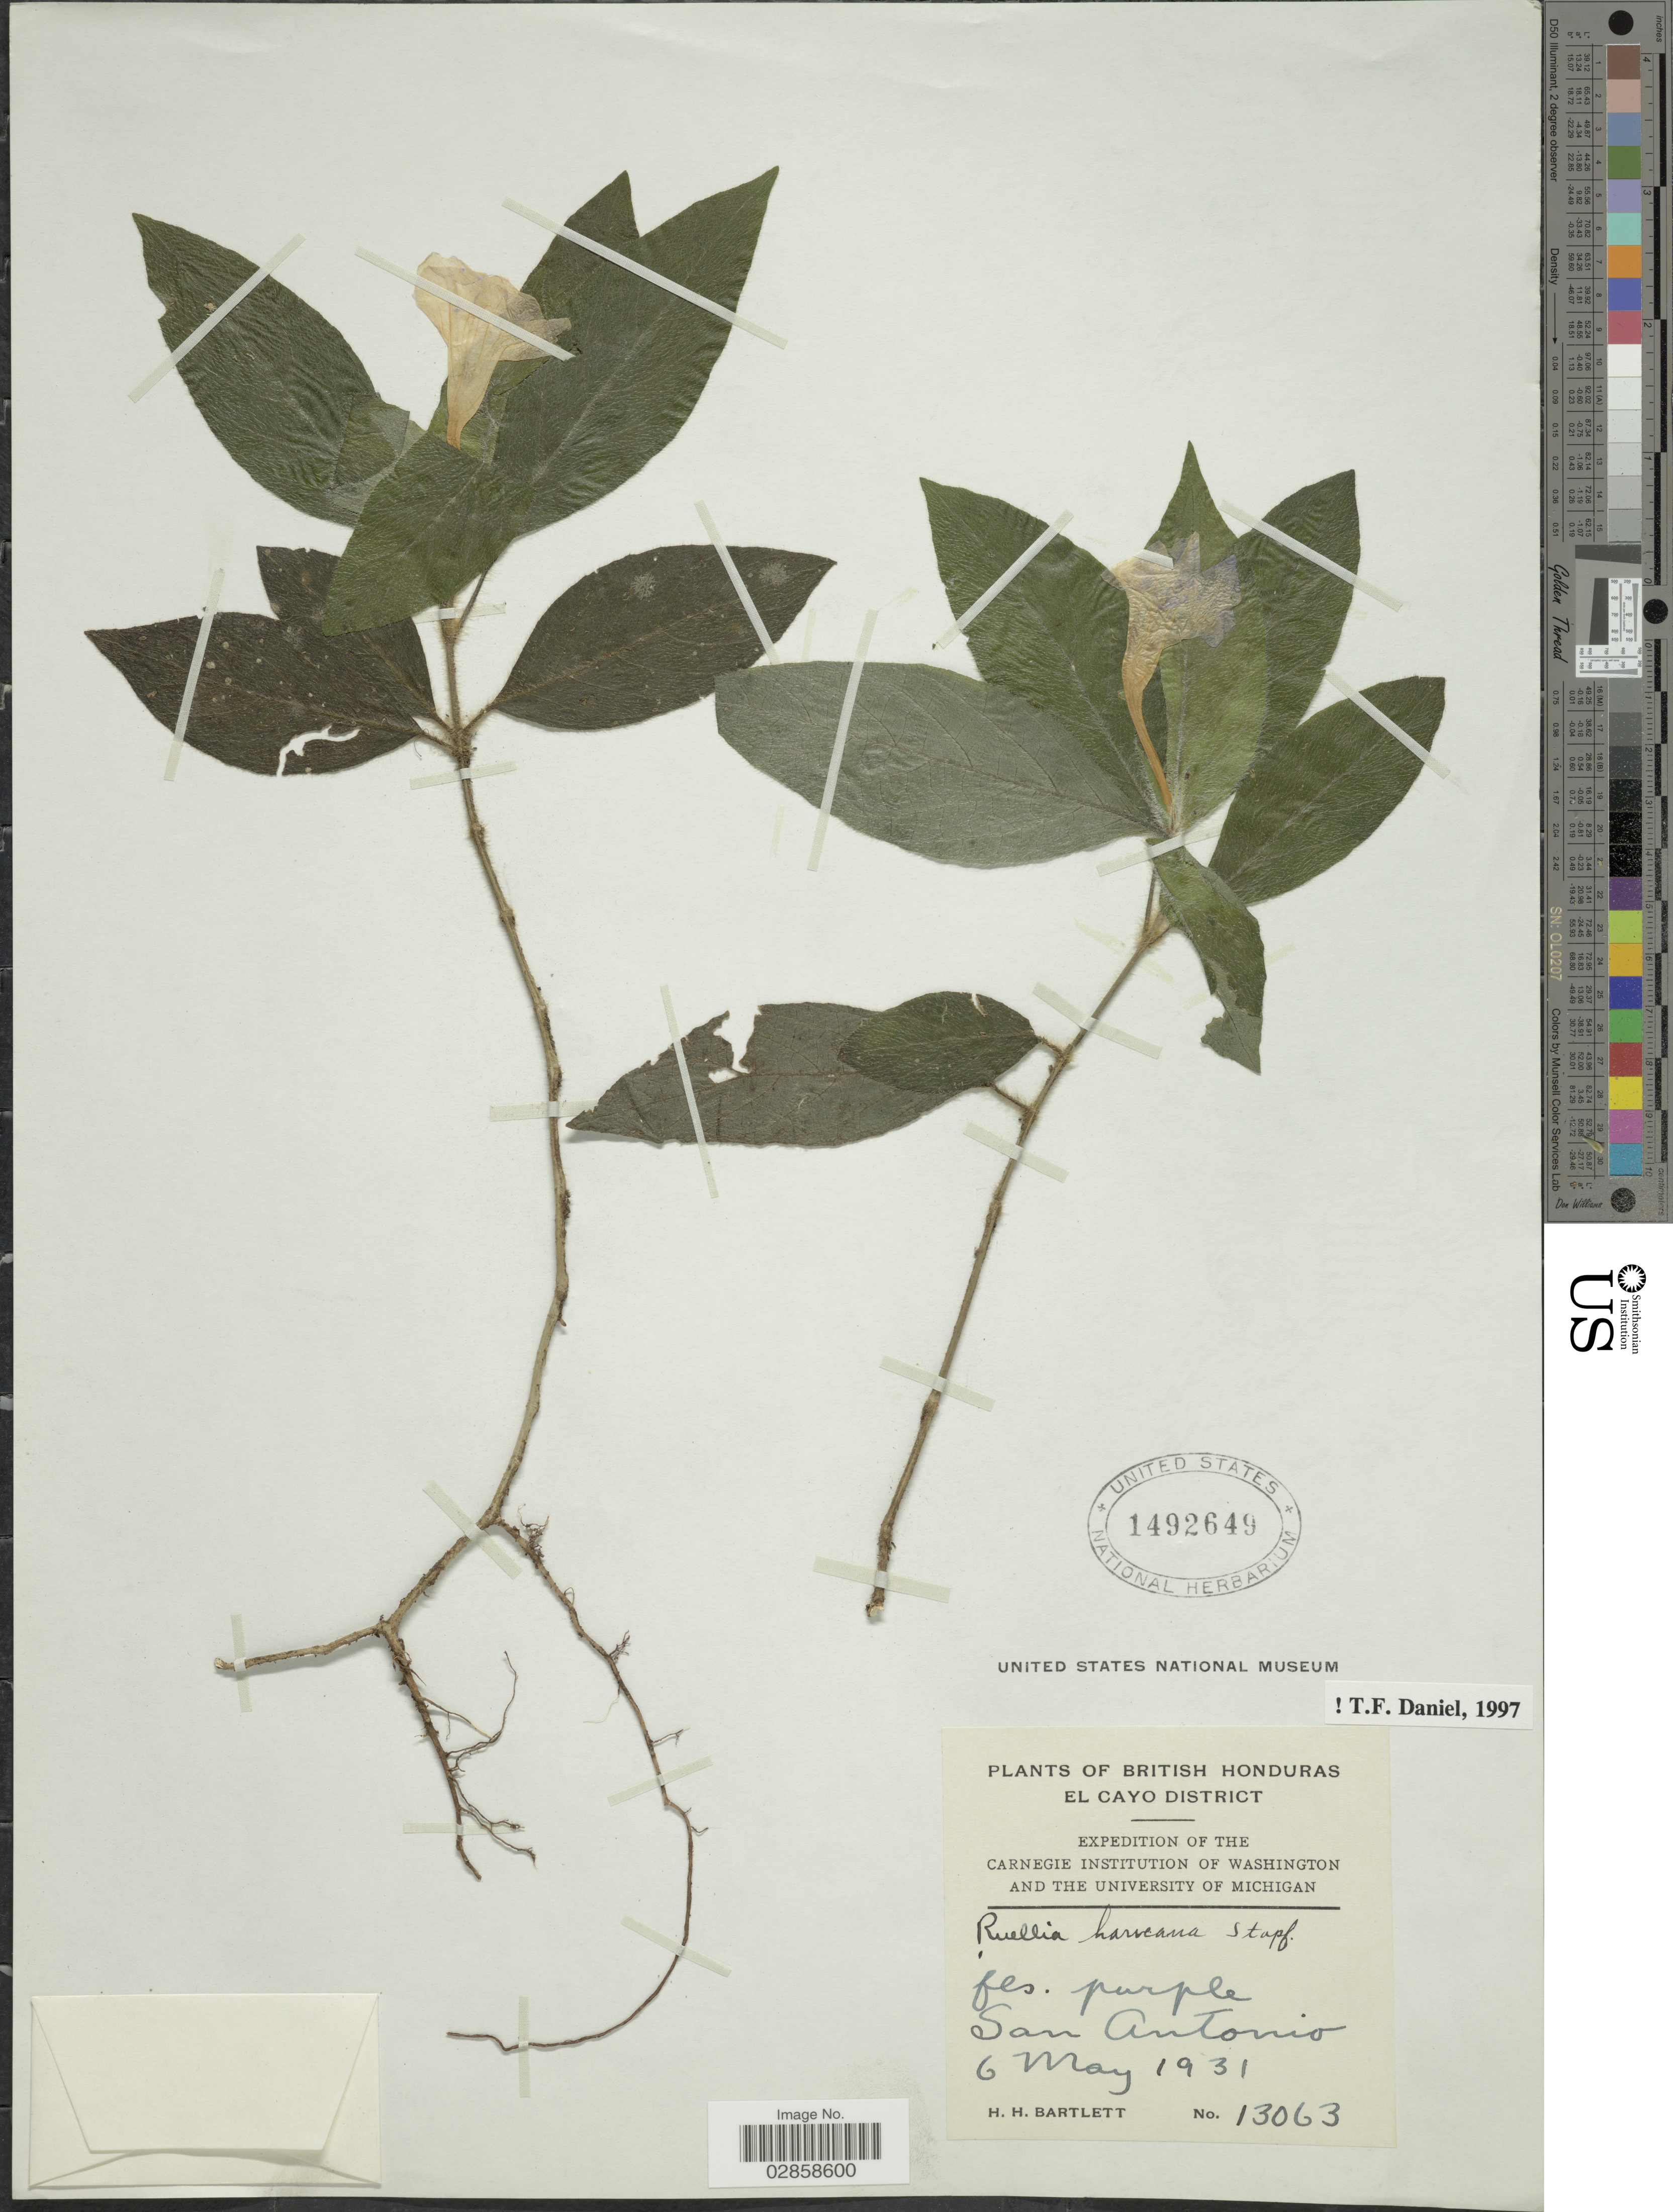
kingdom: Plantae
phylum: Tracheophyta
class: Magnoliopsida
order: Lamiales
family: Acanthaceae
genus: Ruellia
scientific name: Ruellia harveyana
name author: Stapf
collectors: H. H. Bartlett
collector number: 13063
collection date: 1931-05-06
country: Belize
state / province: Cayo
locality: British Honduras. El Cayo District. San Antonio.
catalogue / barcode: US 1492649